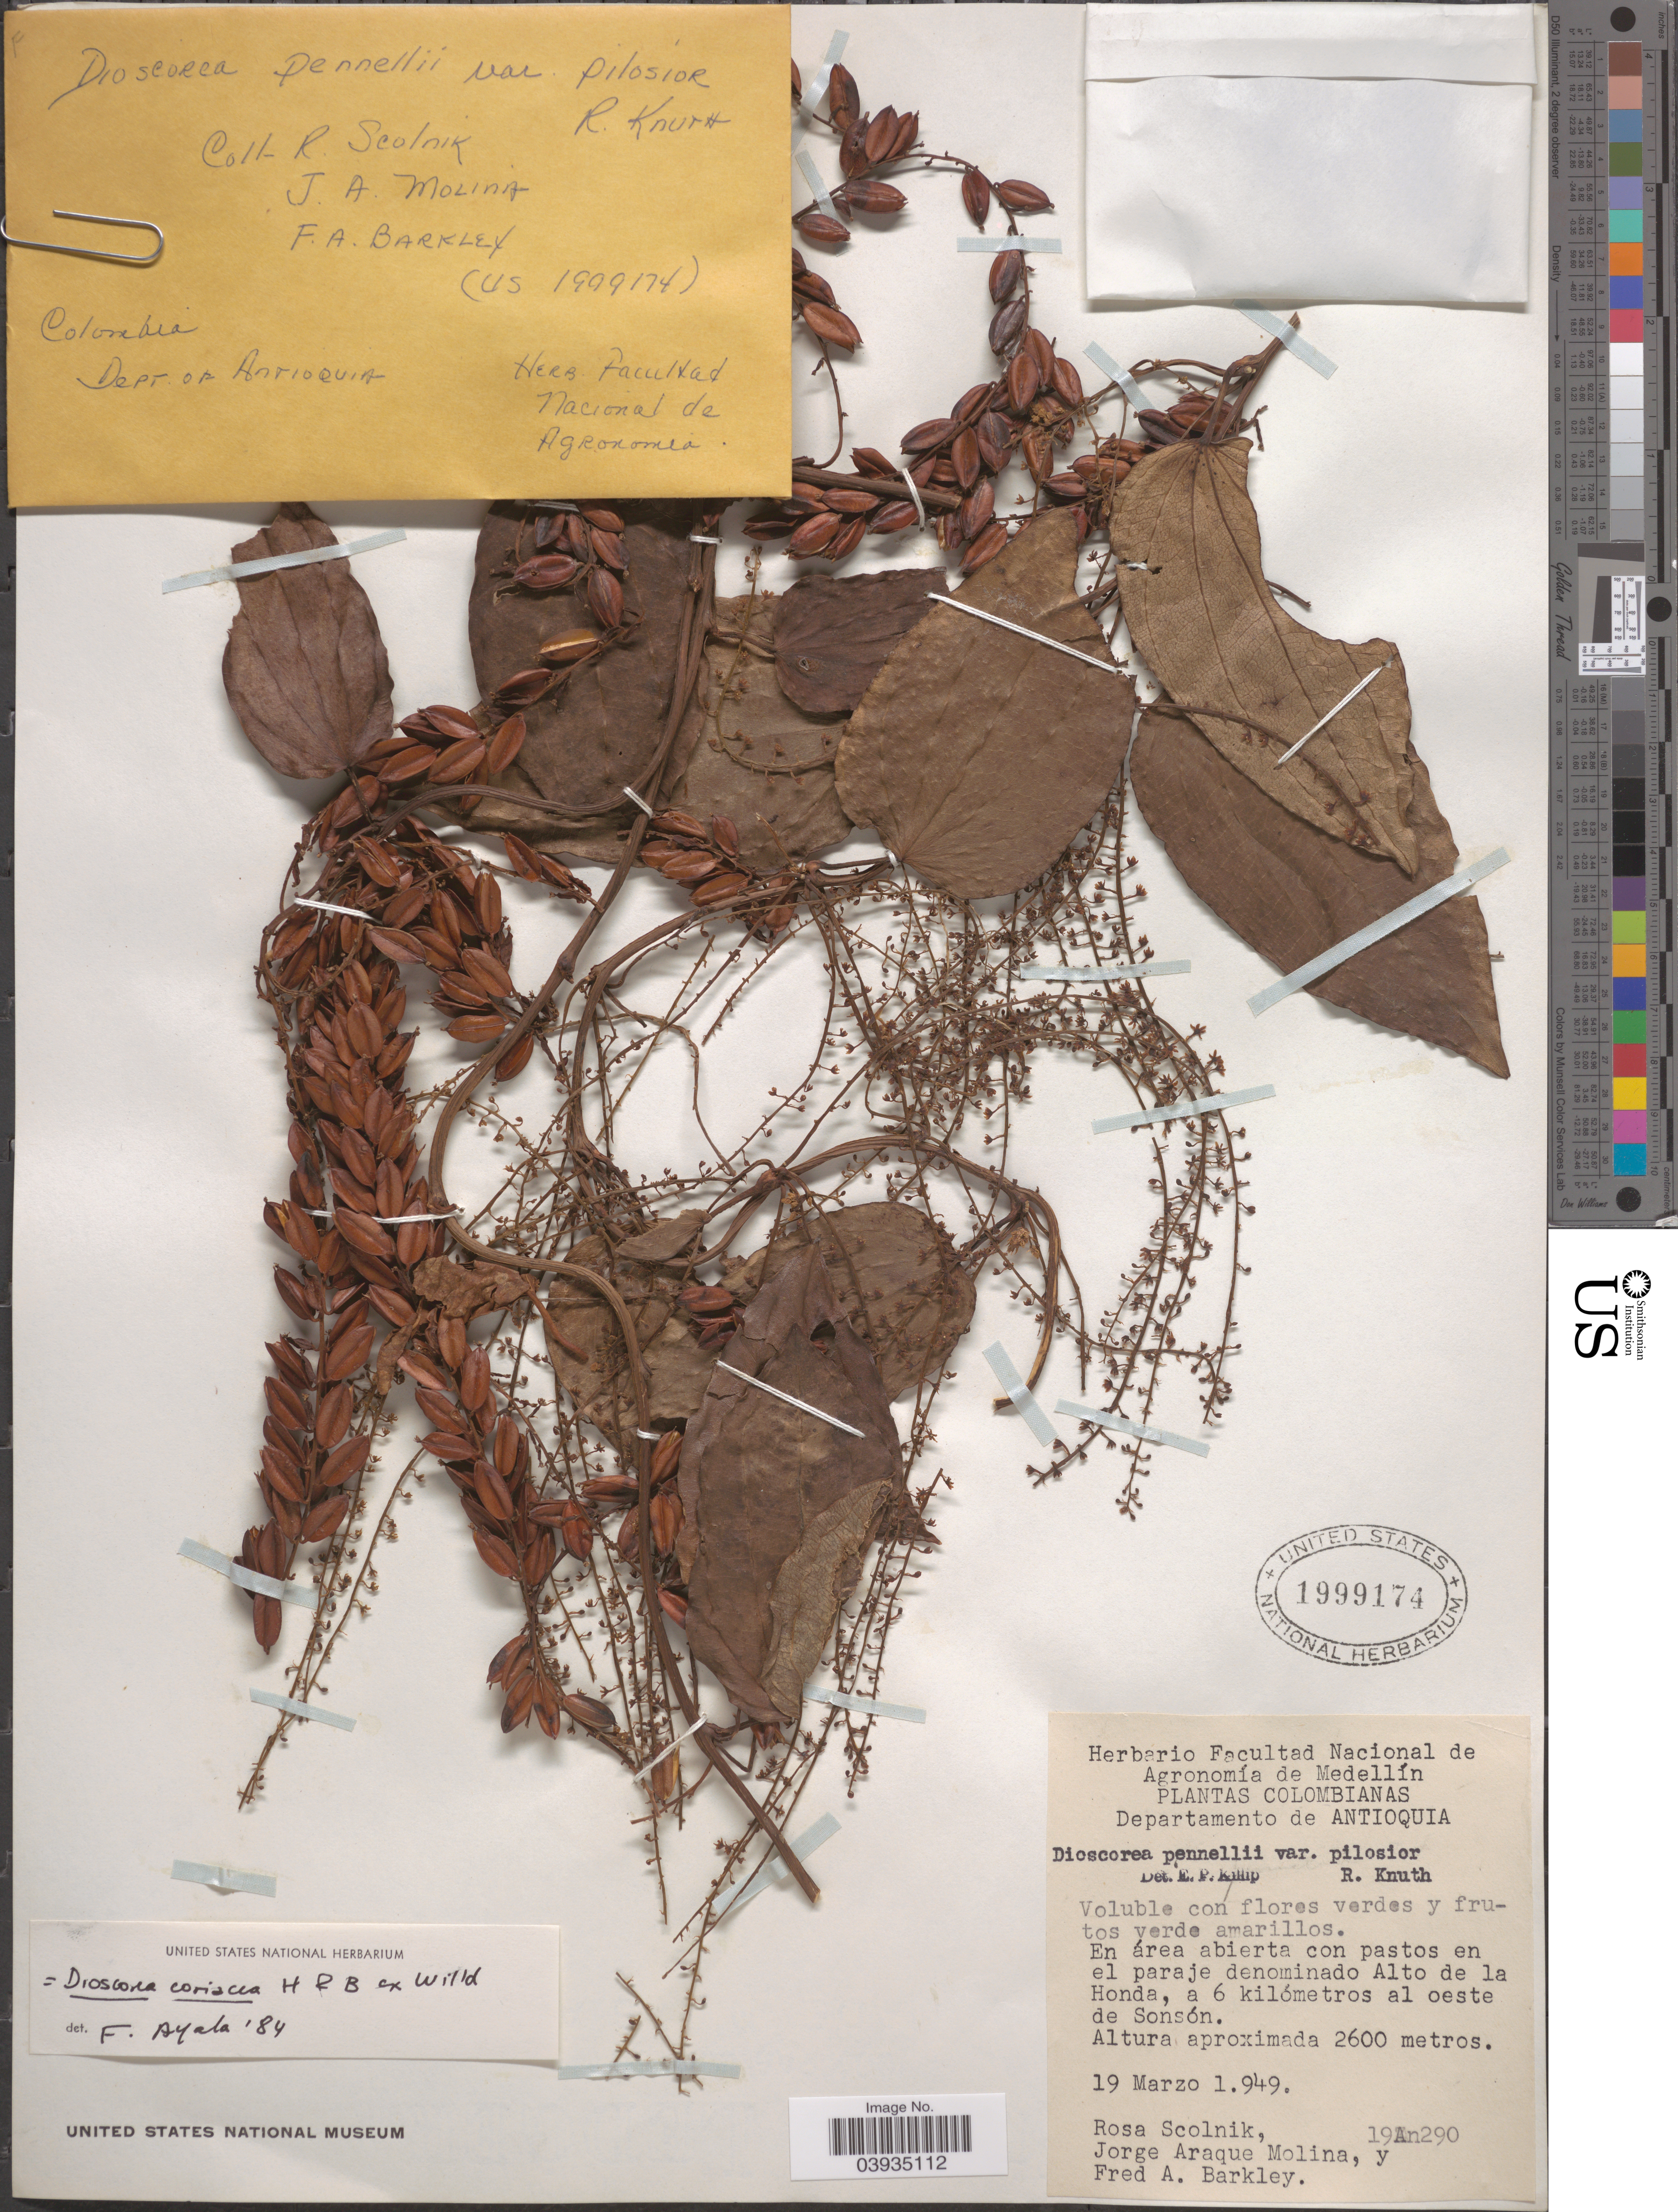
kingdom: Plantae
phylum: Tracheophyta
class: Liliopsida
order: Dioscoreales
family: Dioscoreaceae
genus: Dioscorea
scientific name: Dioscorea coriacea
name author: Humb. & Bonpl. ex Willd.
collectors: R. Scolnik, J. Araque Molina & F. A. Barkley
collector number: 19An290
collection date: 1949-03-19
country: Colombia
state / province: Antioquia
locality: Departamento de Antioquia. Alto de la Honda, a 6 kilómetros al oeste de Sonsón.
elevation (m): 2600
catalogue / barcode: US 1999174